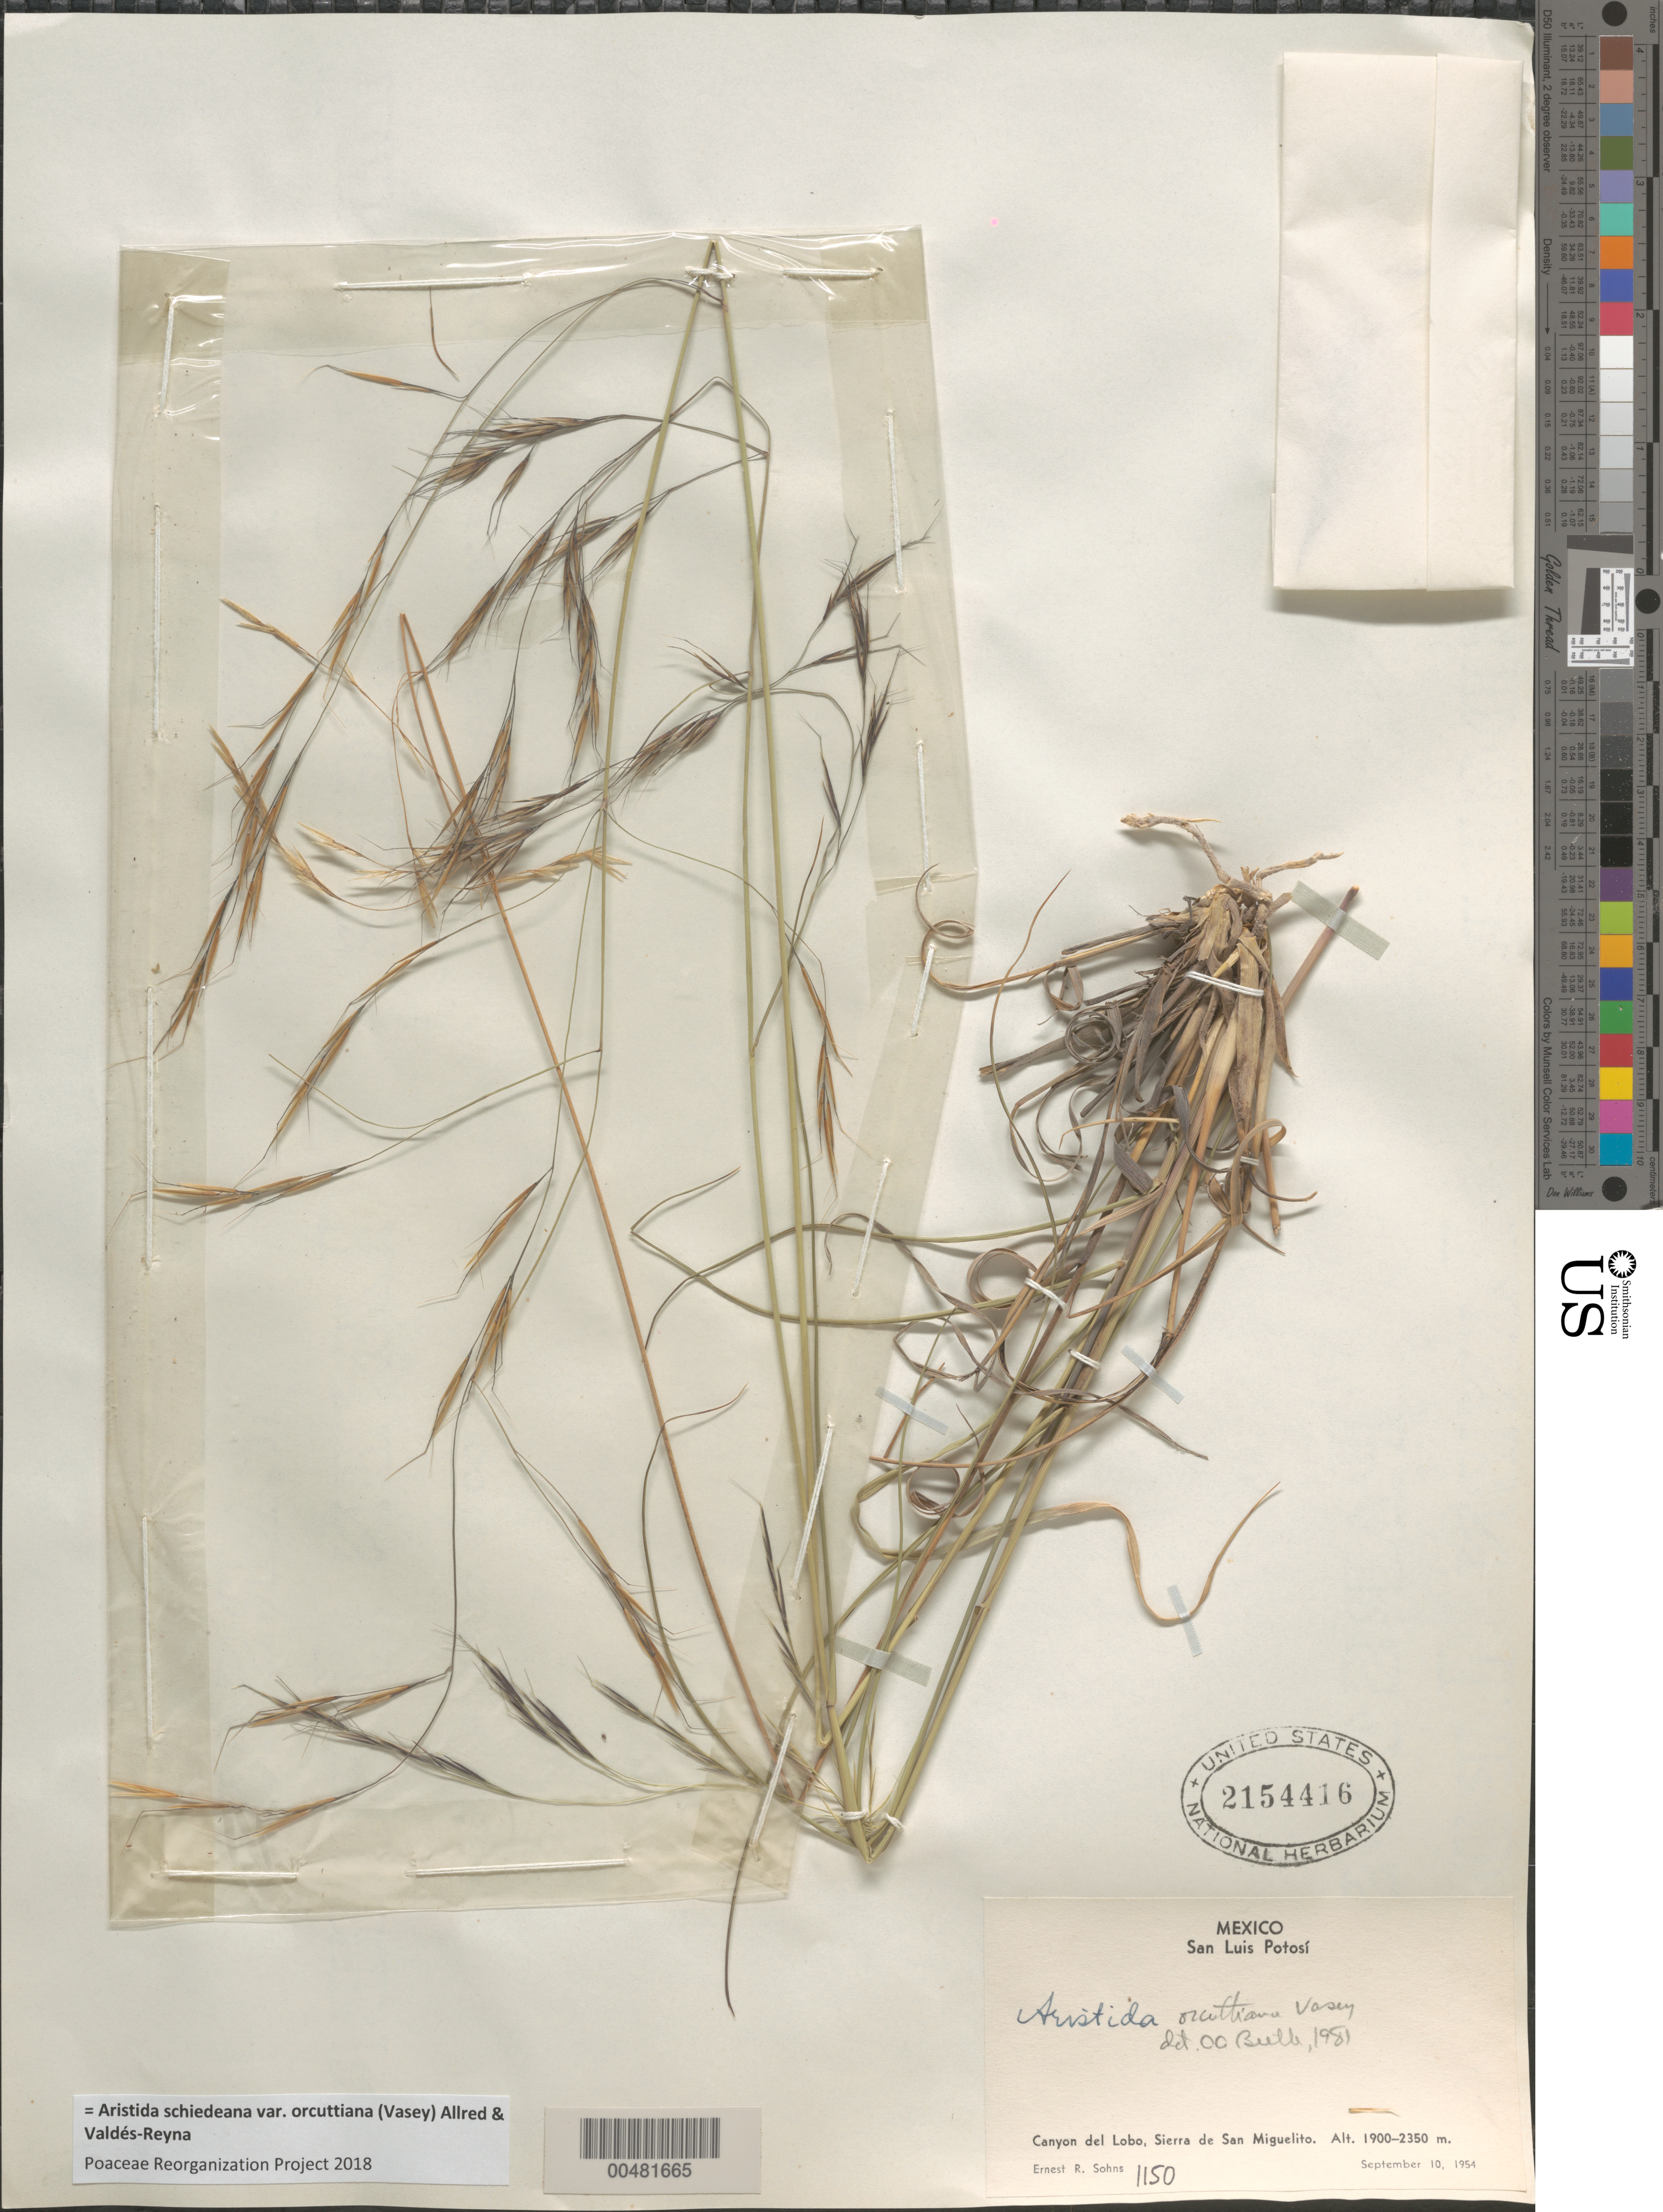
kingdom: Plantae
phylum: Tracheophyta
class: Liliopsida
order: Poales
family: Poaceae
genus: Aristida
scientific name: Aristida schiedeana var. orcuttiana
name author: (Vasey) Allred & Valdés-Reyna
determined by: Poaceae Reorganization Project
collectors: E. R. Sohns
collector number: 1150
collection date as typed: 10 Sep 1954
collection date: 1954-09-10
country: Mexico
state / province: San Luis Potosi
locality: Canyon del Lobo, Sierra de San Miguelito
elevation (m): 1900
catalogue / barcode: US 2154416